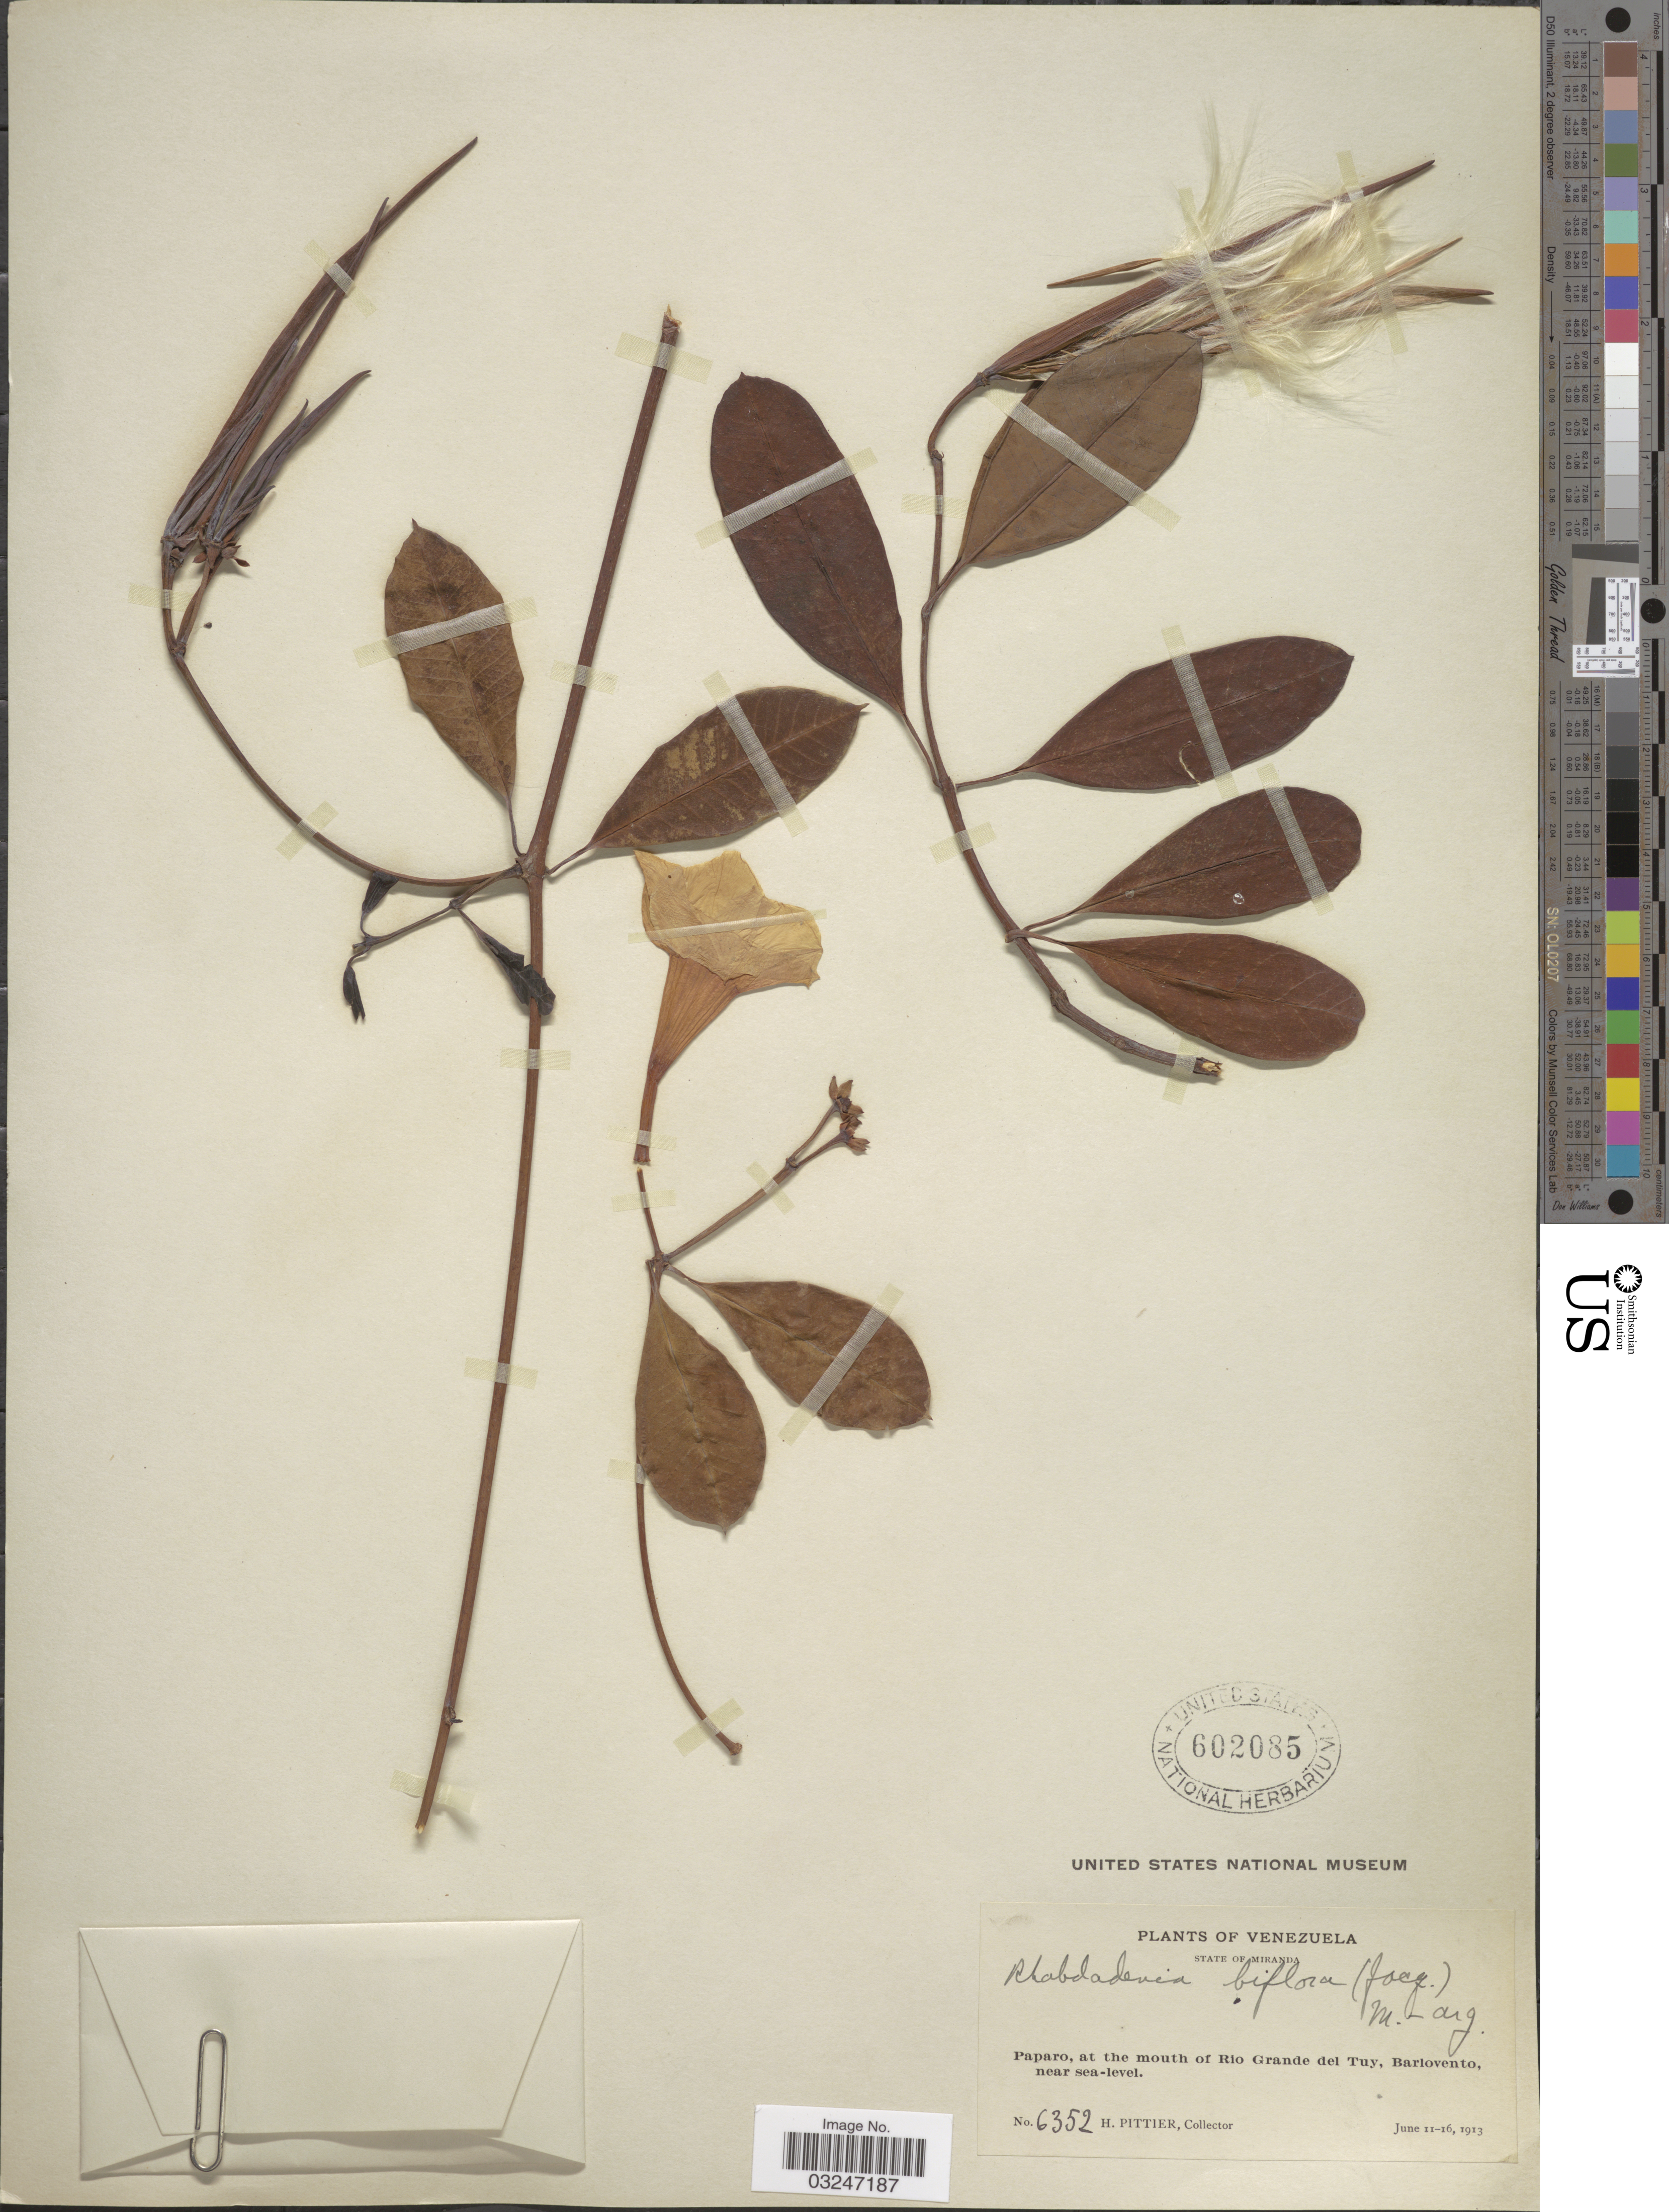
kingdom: Plantae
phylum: Tracheophyta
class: Magnoliopsida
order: Gentianales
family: Apocynaceae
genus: Rhabdadenia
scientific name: Rhabdadenia biflora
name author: (Jacq.) Müll. Arg.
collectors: H. F. Pittier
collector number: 6352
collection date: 1913-06-11/1913-06-16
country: Venezuela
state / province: Miranda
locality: Paparo, at the mouth of Rio Grande del Tuy, Barlovento.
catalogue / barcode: US 602085